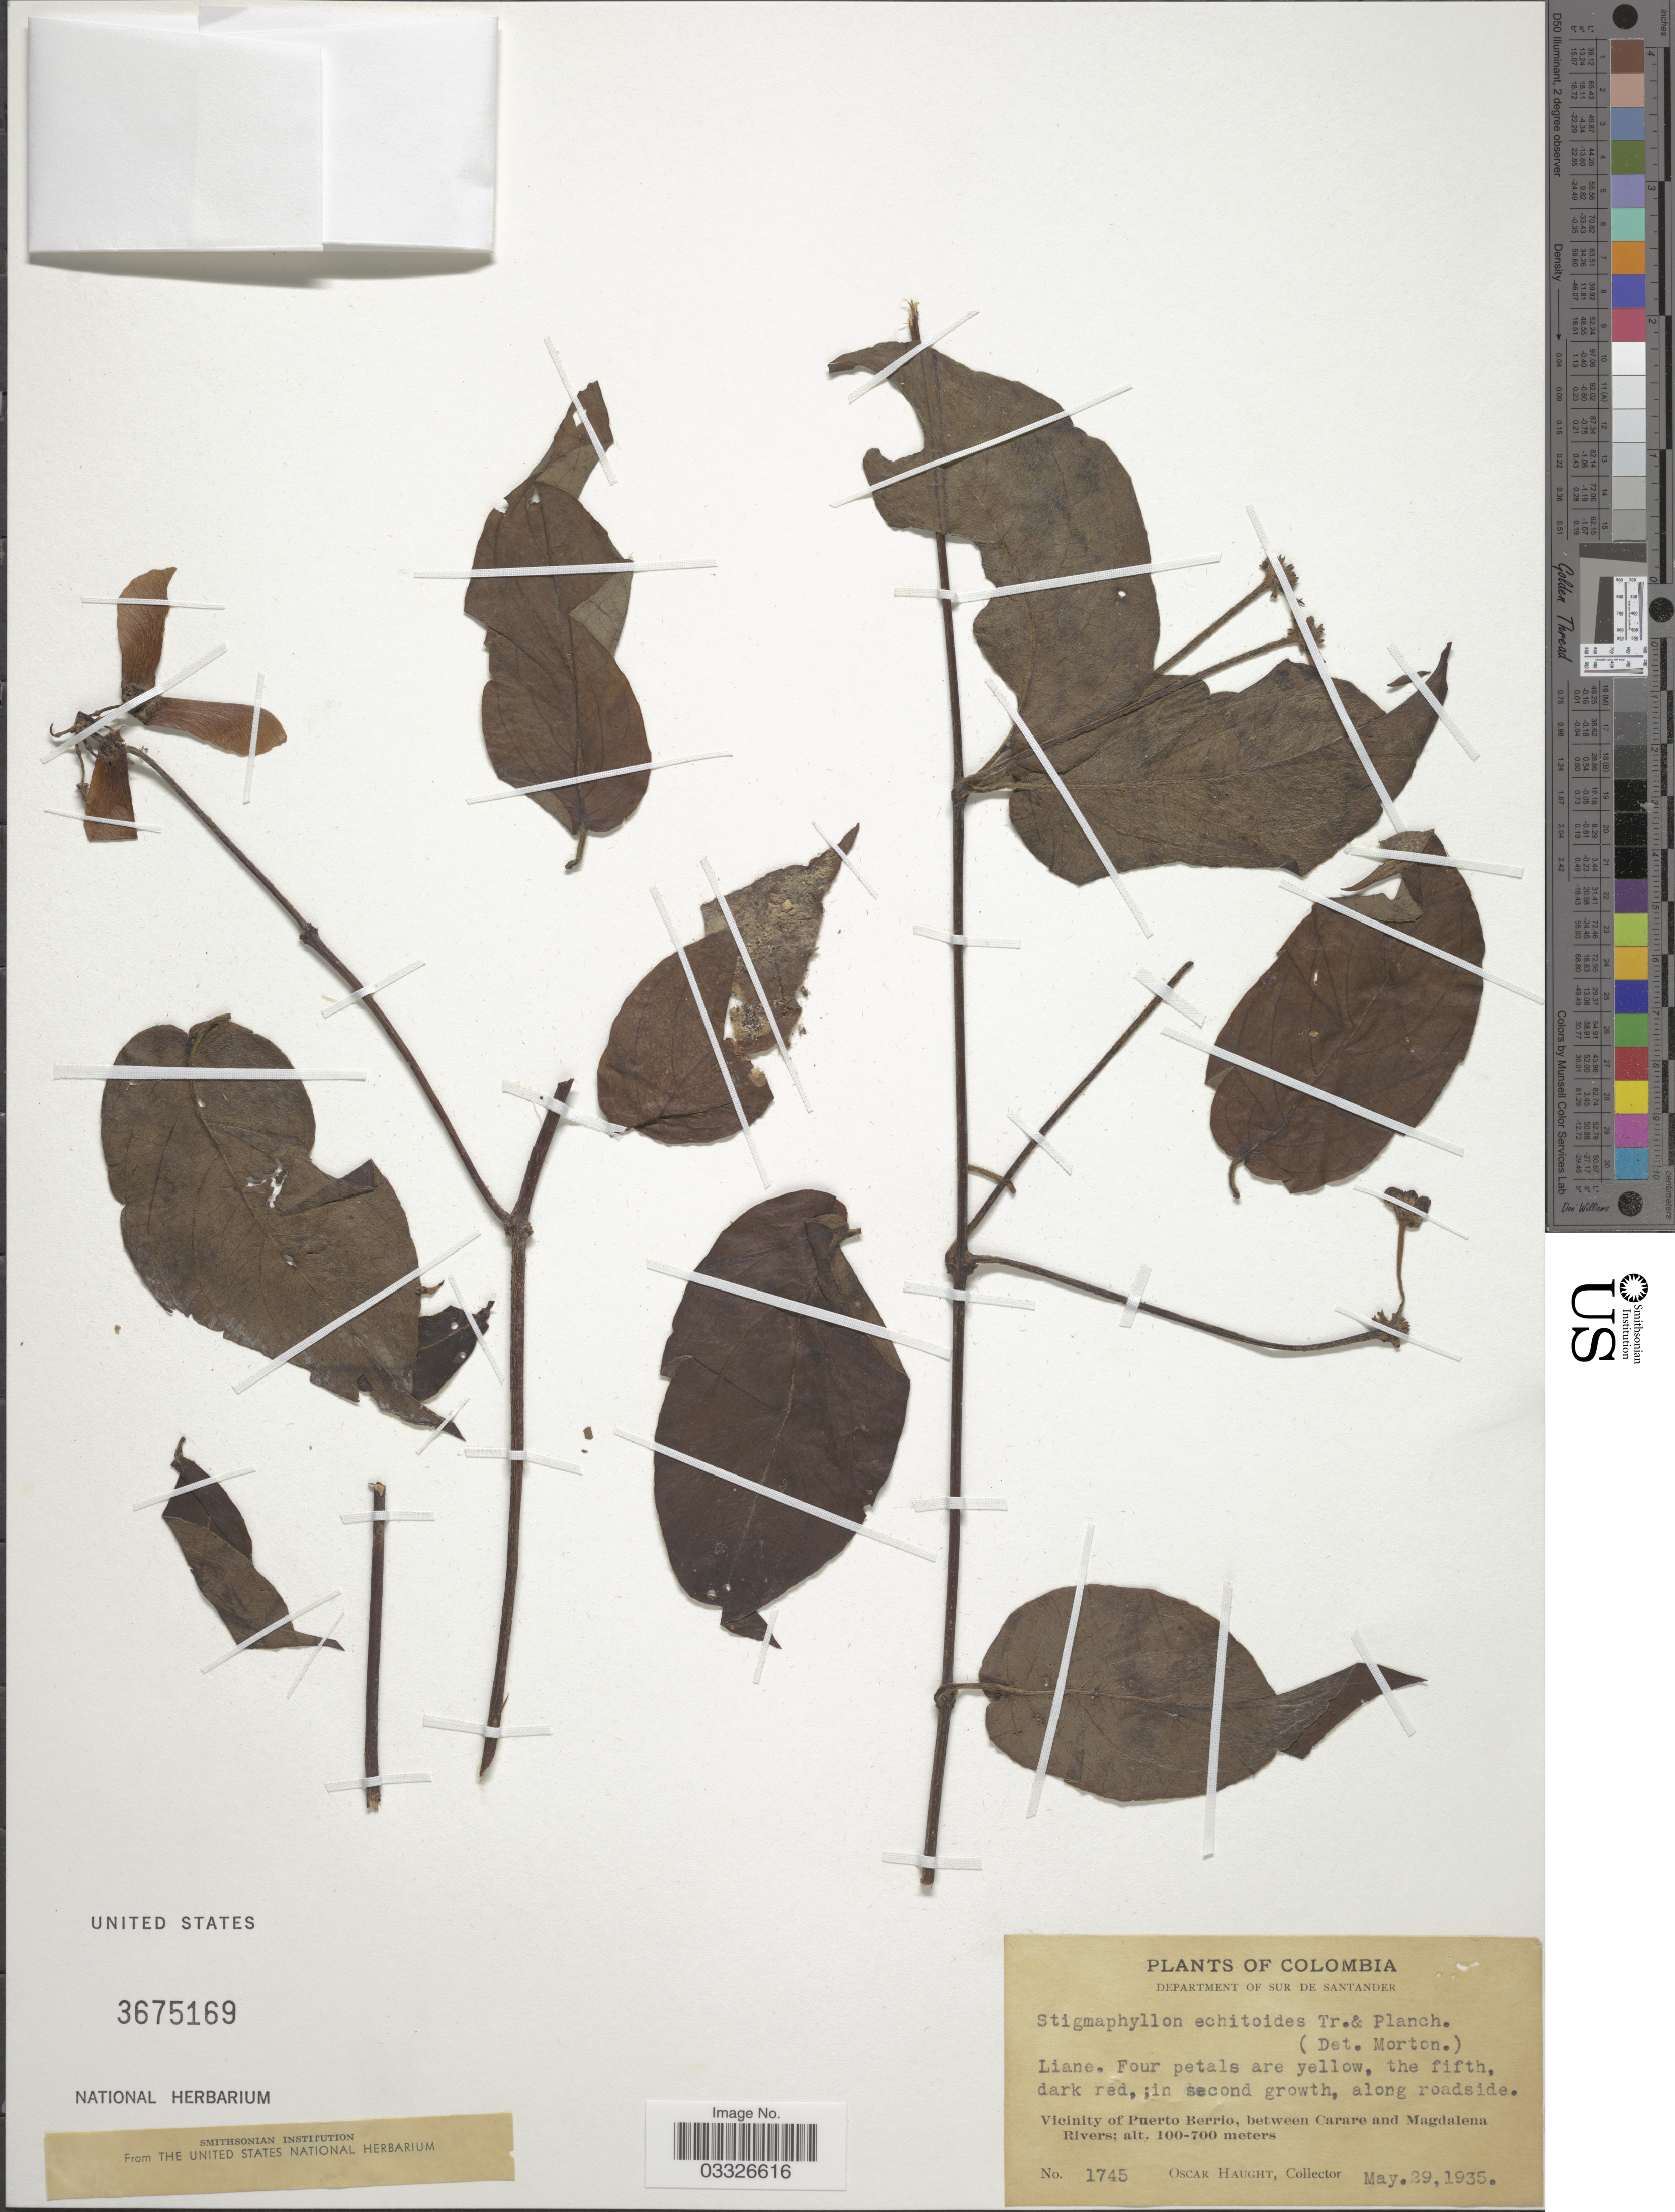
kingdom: Plantae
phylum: Tracheophyta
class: Magnoliopsida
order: Malpighiales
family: Malpighiaceae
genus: Stigmaphyllon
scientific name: Stigmaphyllon echitoides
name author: Triana & Planch.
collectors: O. Haught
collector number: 1745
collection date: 1935-05-29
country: Colombia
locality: Department of Sur de Santander. Vicinity of Puerto Berrio, between Carare and Magdalena Rivers.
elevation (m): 100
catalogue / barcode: US 3675169